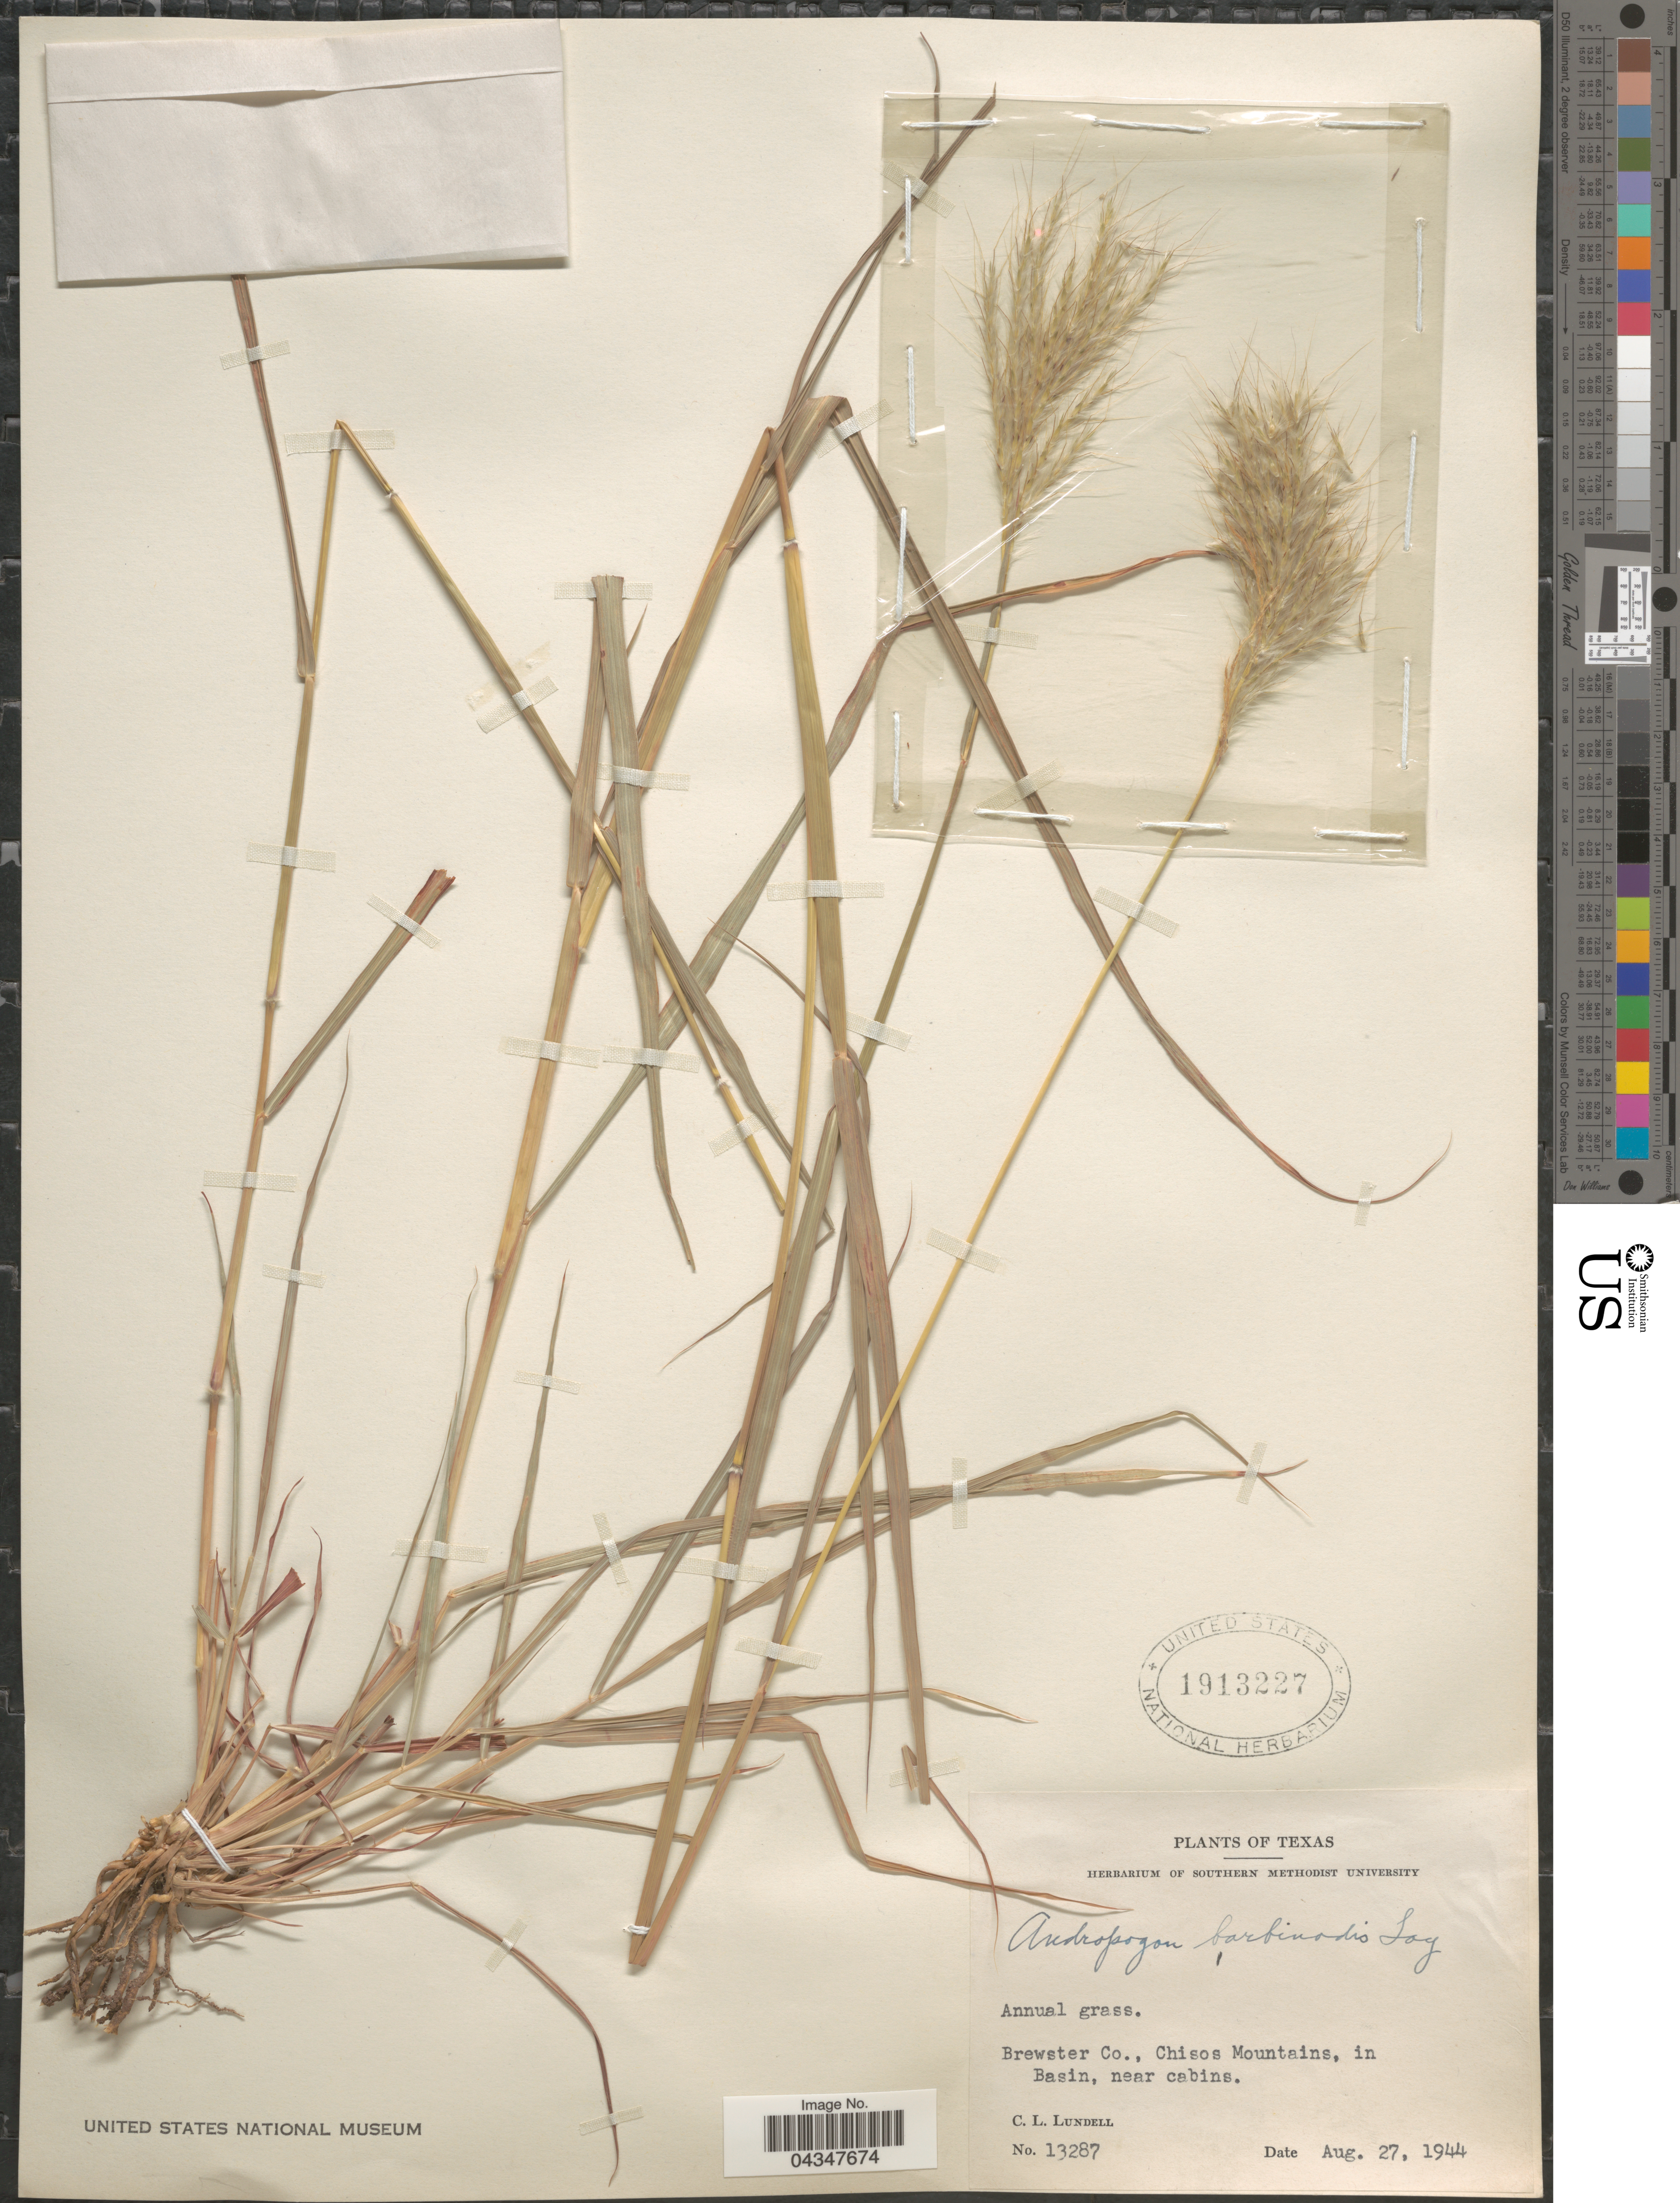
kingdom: Plantae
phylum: Tracheophyta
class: Liliopsida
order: Poales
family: Poaceae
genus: Bothriochloa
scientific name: Bothriochloa barbinodis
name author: (Lag.) Herter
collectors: C. L. Lundell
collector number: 13287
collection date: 1944-08-27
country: United States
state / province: Texas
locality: Brewster Co., Chisos Mountainsm in Basin, near cabins.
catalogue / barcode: US 1913227